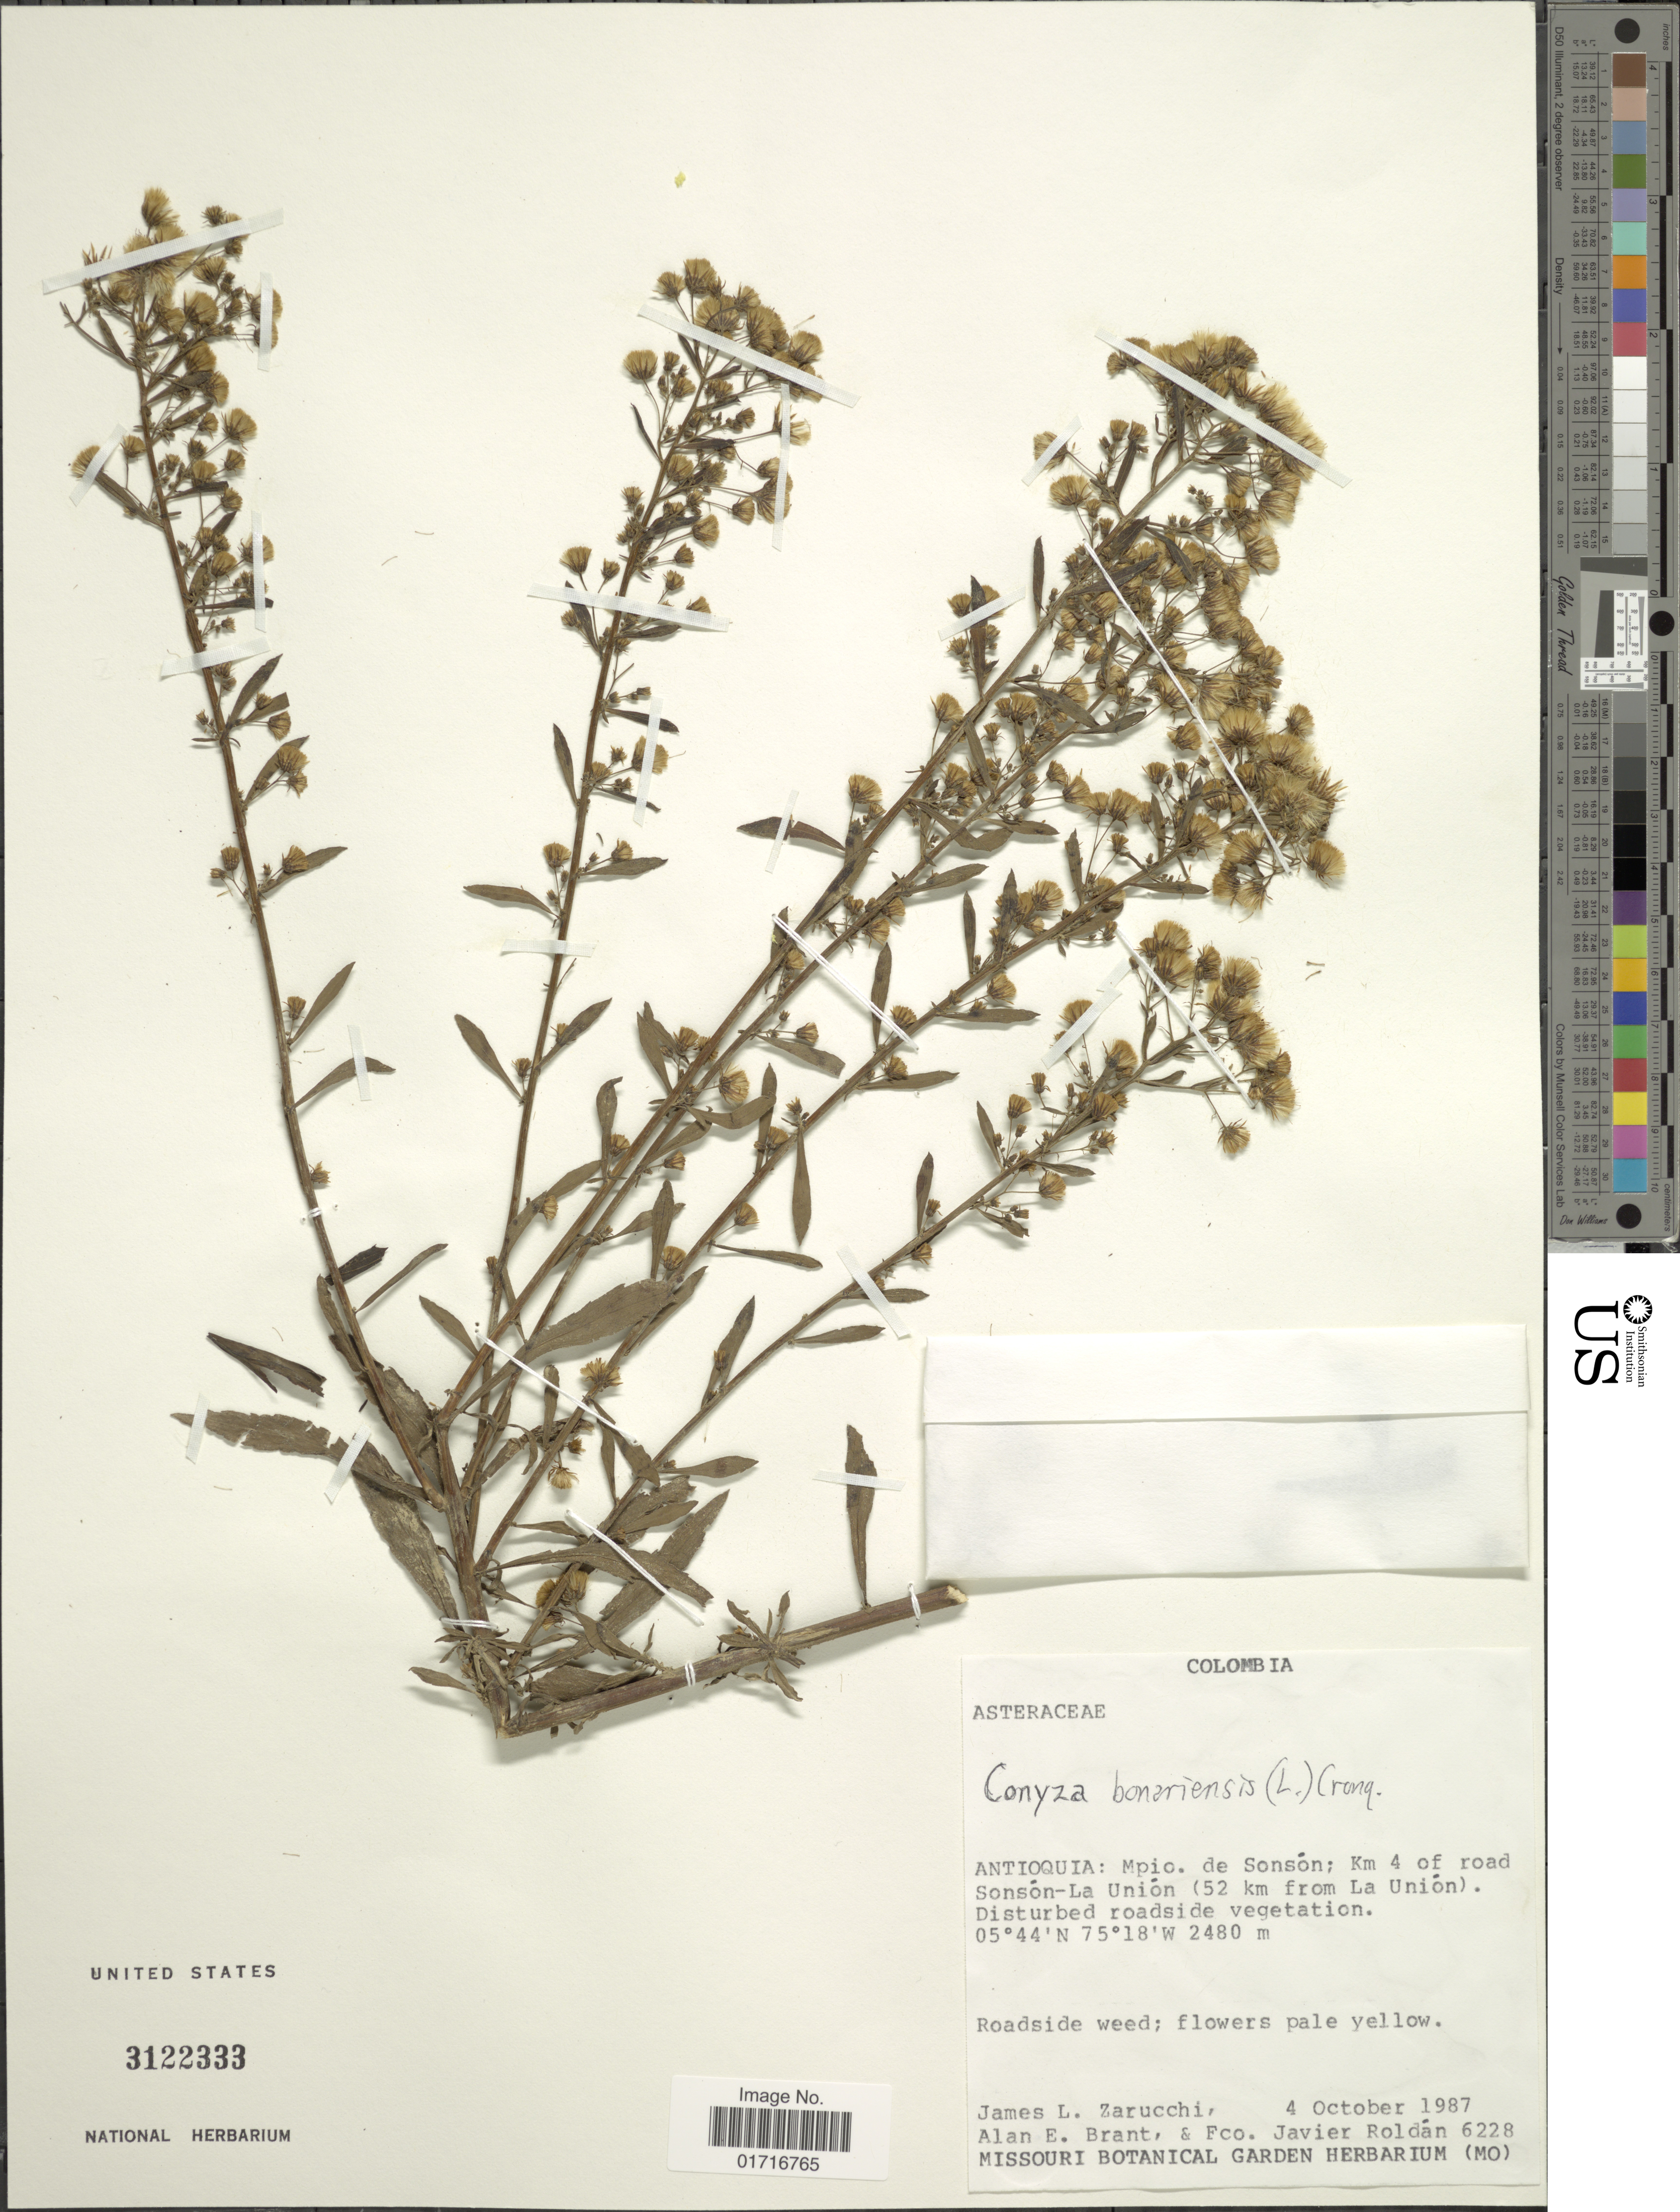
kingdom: Plantae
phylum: Tracheophyta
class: Magnoliopsida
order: Asterales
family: Asteraceae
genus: Conyza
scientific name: Conyza bonariensis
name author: (L.) Cronq.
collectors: J. L. Zarucchi, A. Brant & F. J. Roldán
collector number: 6228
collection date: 1987-10-04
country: Colombia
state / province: Antioquia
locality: Antioquia: Mpio, de Sosnon: Km 4 of road Sonson-La Union (52 km from La Union).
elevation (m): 2480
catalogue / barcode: US 3122333